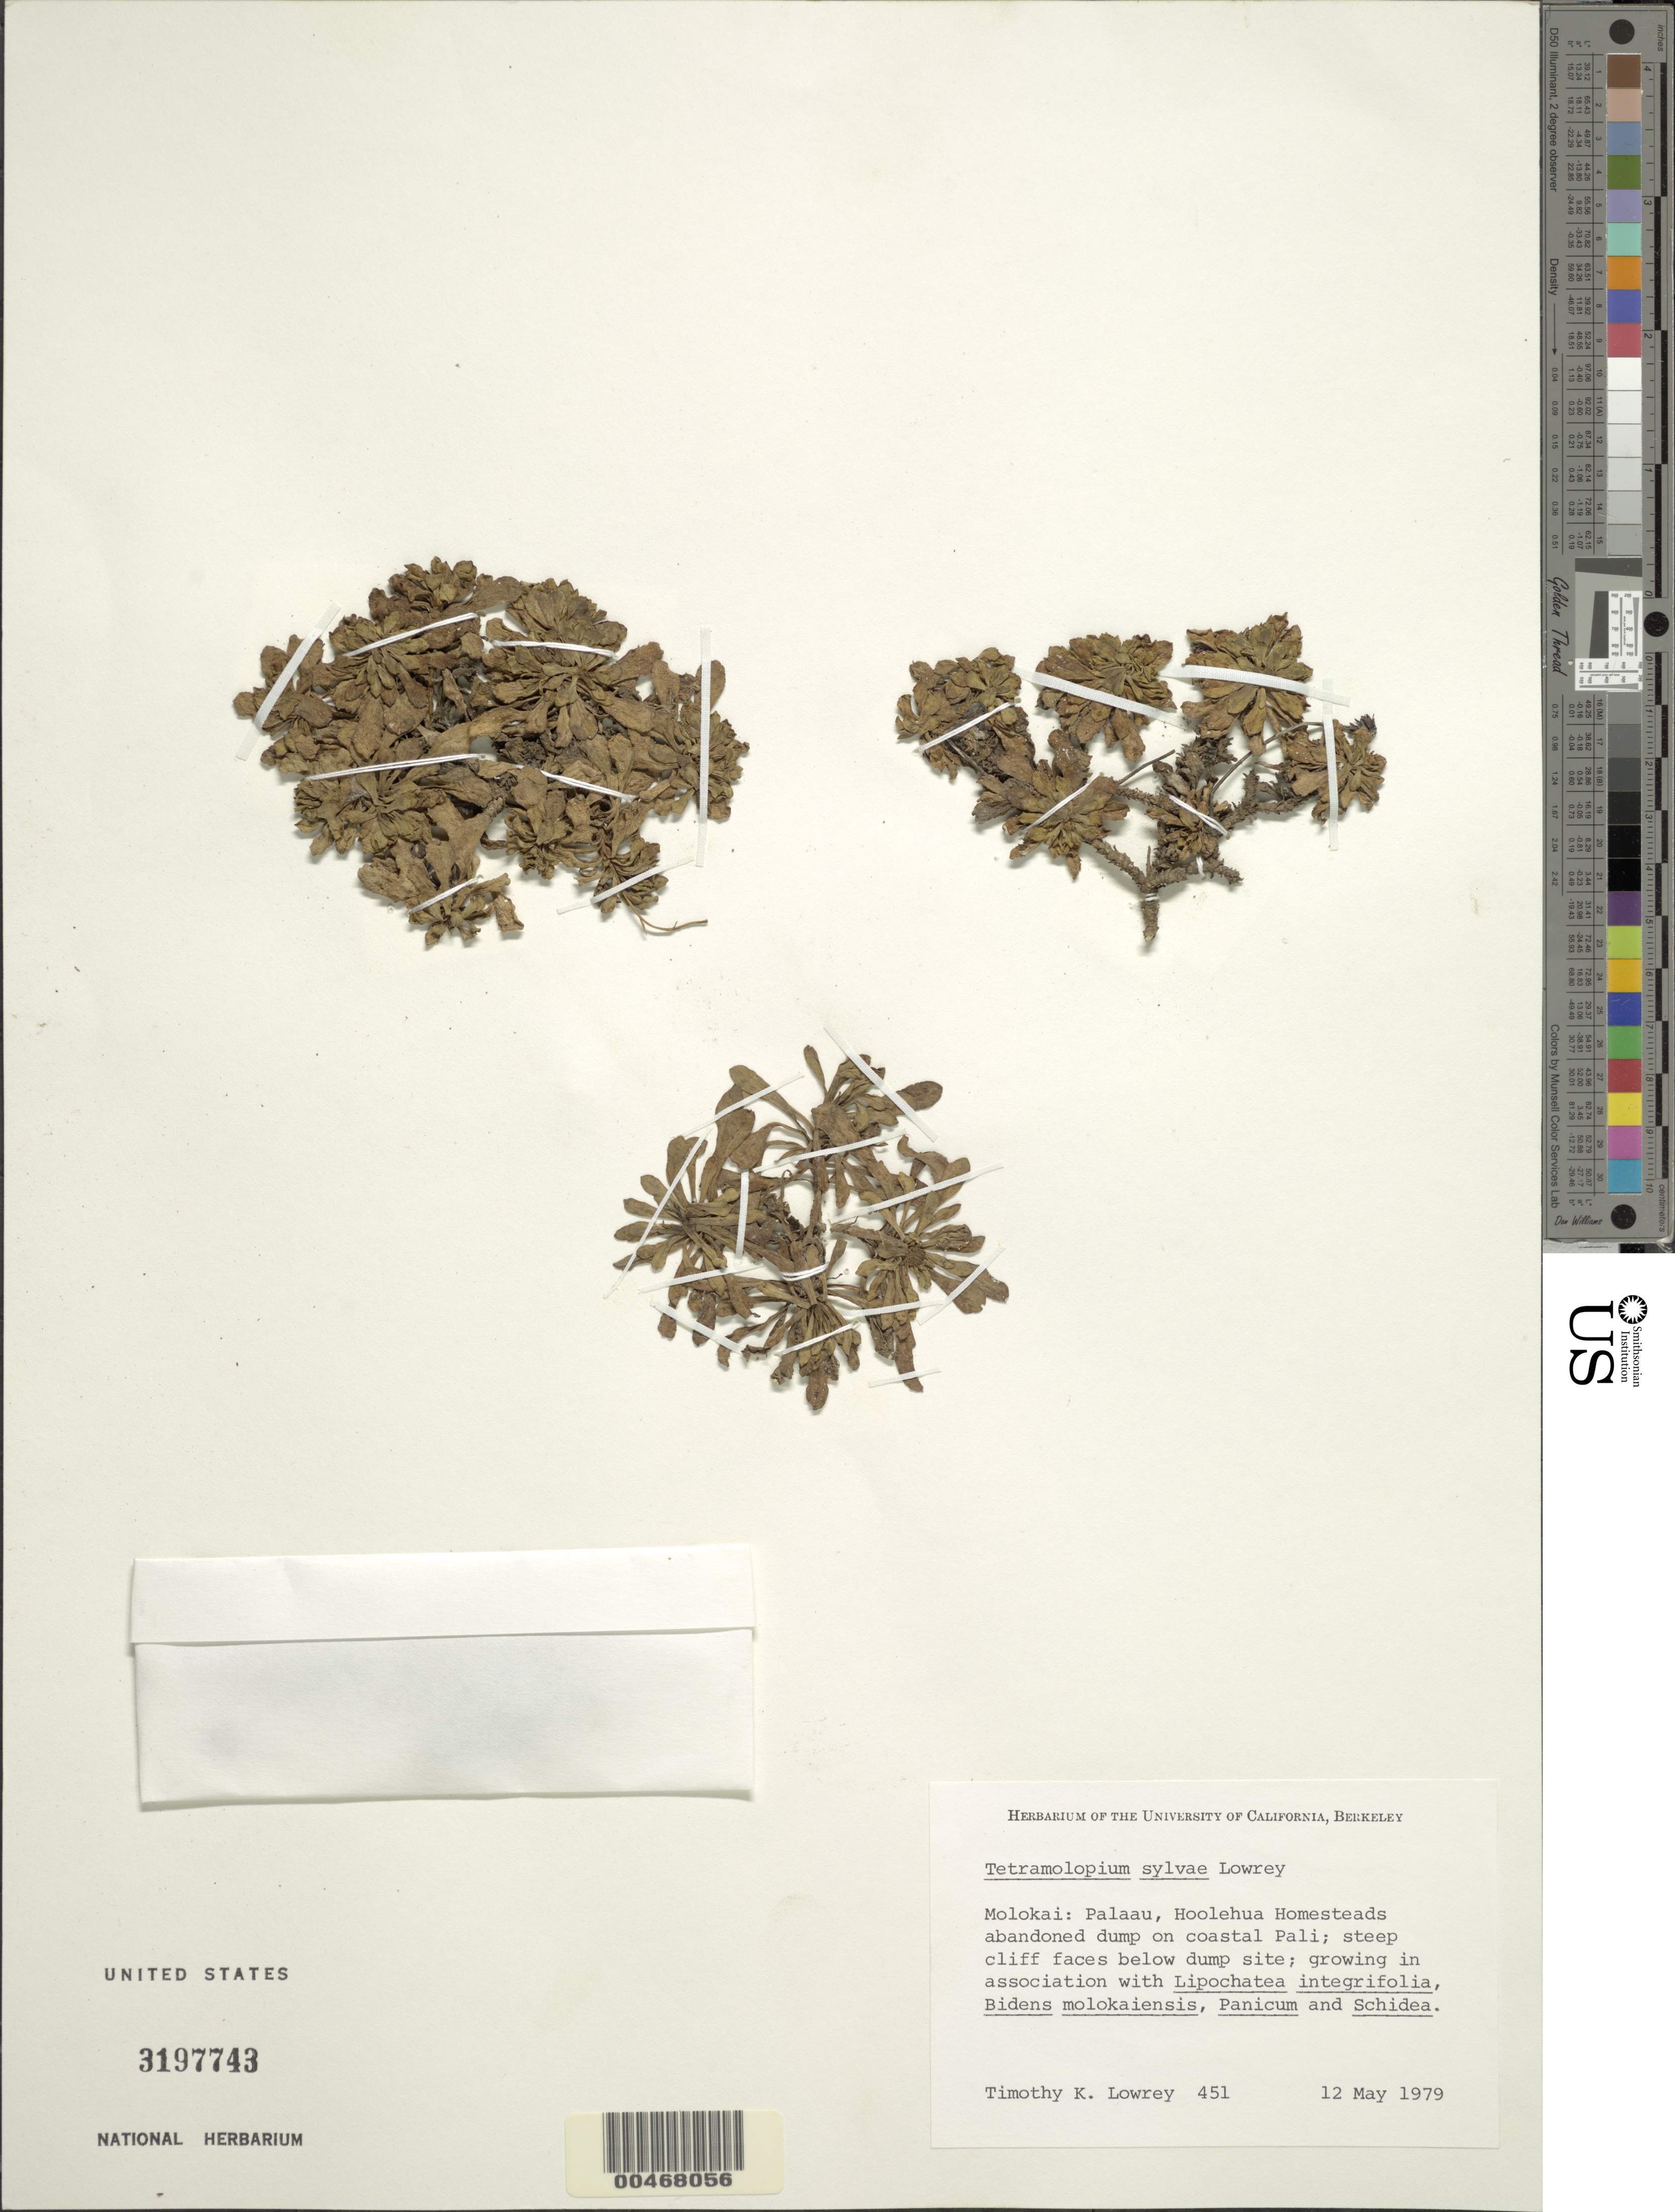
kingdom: Plantae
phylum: Tracheophyta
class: Magnoliopsida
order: Asterales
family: Asteraceae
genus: Tetramolopium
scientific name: Tetramolopium sylvae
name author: T.K. Lowery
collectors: T. K. Lowrey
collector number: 451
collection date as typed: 12 May 1979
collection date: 1979-05-12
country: United States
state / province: Hawaii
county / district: Maui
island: Moloka'i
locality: Palaau, Hoolehua Homesteads, abandoned dump on coastal Pali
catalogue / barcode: US 3197743